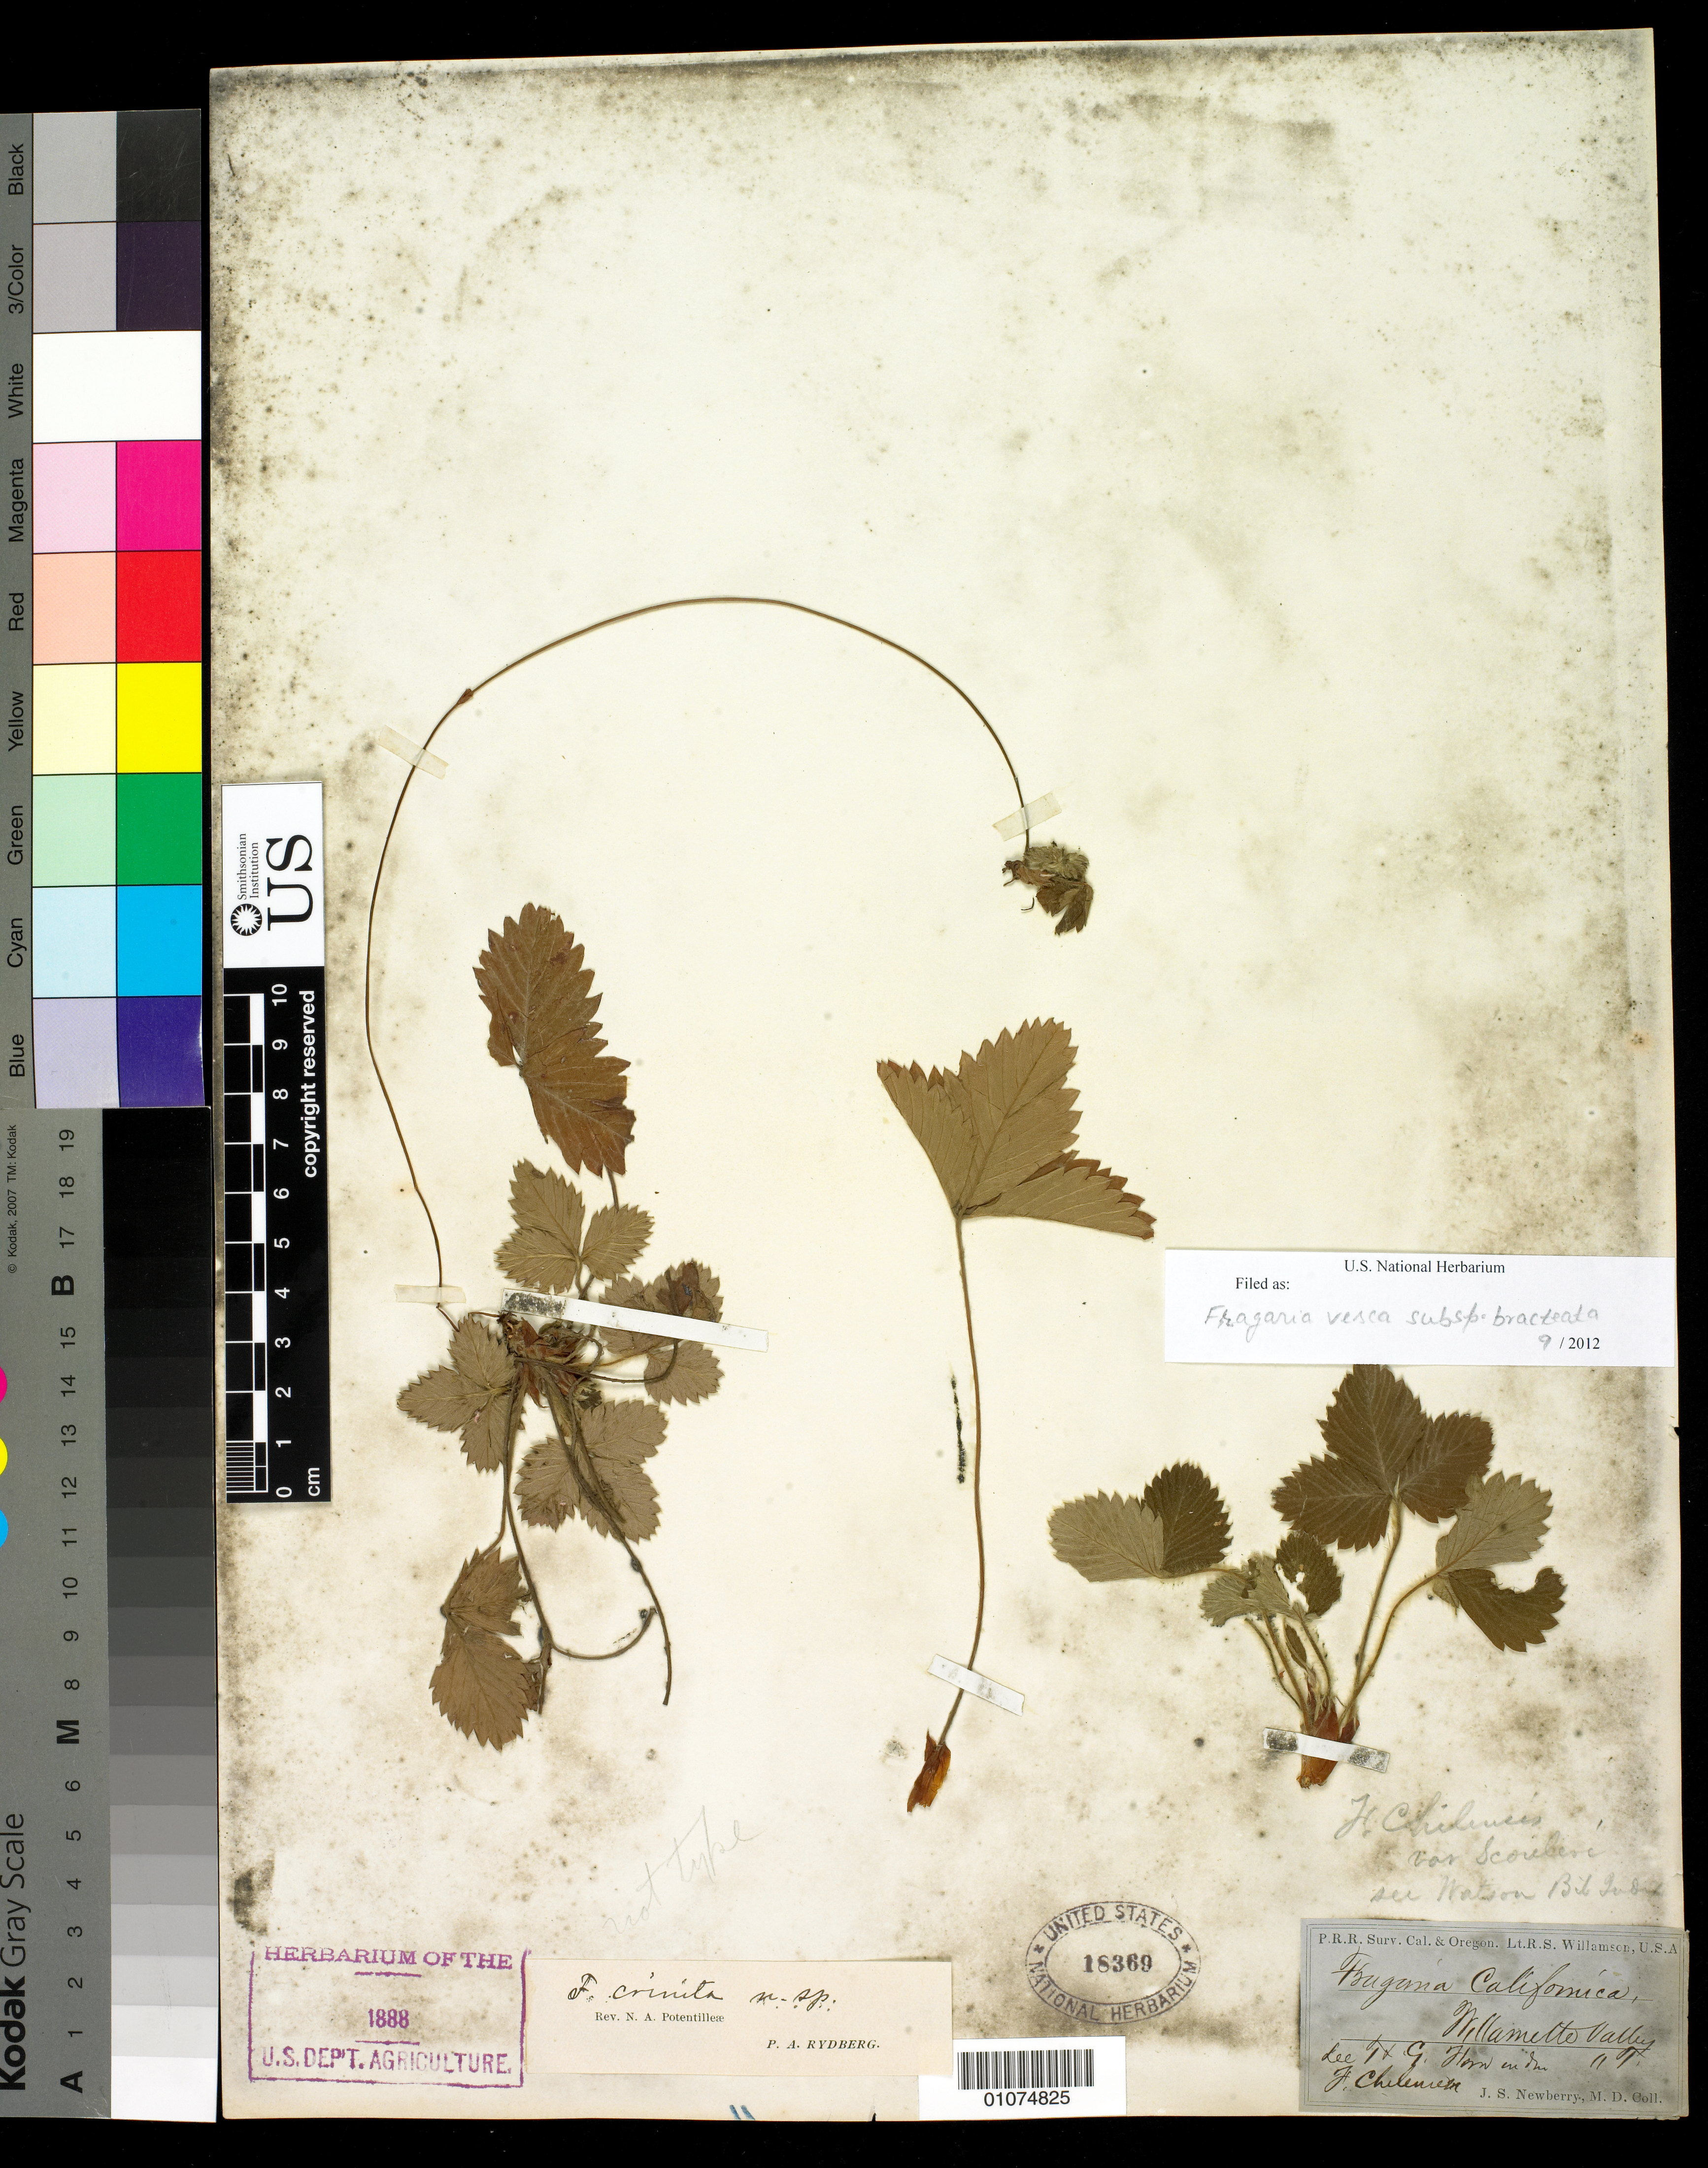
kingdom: Plantae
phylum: Tracheophyta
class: Magnoliopsida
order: Rosales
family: Rosaceae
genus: Fragaria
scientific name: Fragaria vesca subsp. bracteata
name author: L.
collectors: J. S. Newberry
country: United States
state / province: Oregon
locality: Willamette Valley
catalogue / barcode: US 18369